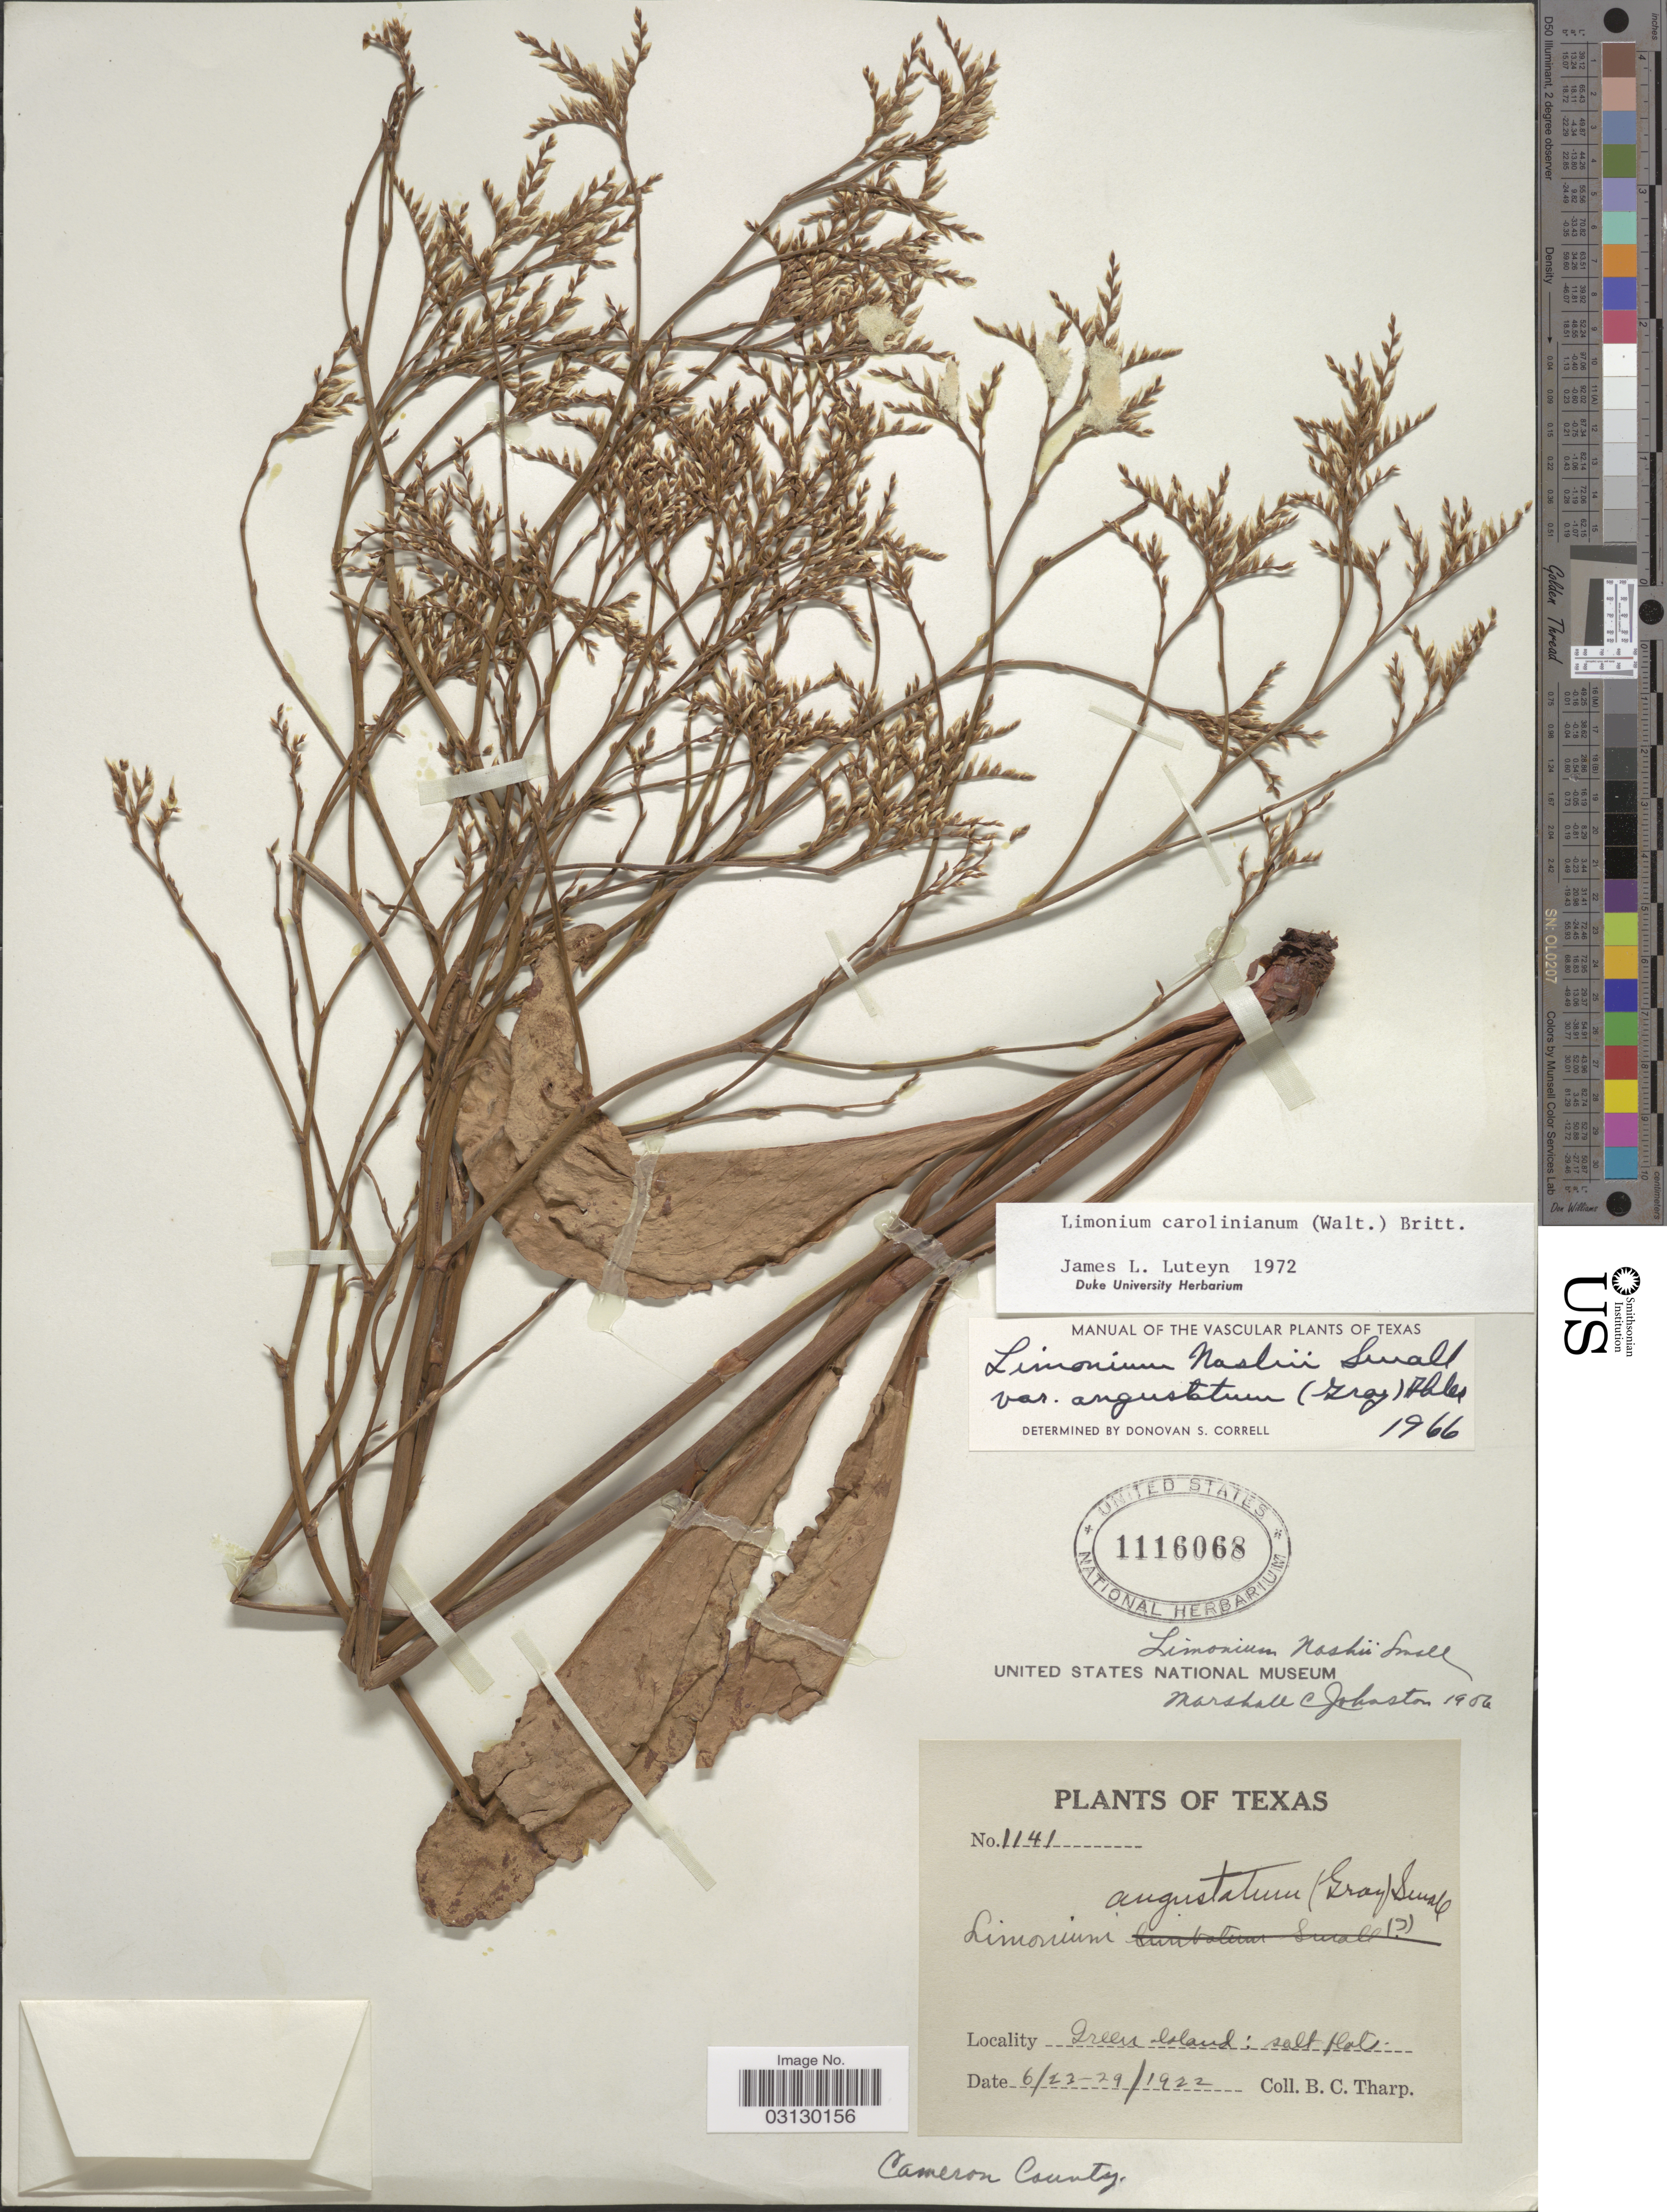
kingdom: Plantae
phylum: Tracheophyta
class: Magnoliopsida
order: Caryophyllales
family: Plumbaginaceae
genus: Limonium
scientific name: Limonium carolinianum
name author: (Walter) Britton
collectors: B. C. Tharp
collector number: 1141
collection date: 1922-06-23/1922-06-29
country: United States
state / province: Texas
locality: Green Island: salt flats. Cameron County.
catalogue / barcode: US 1116068